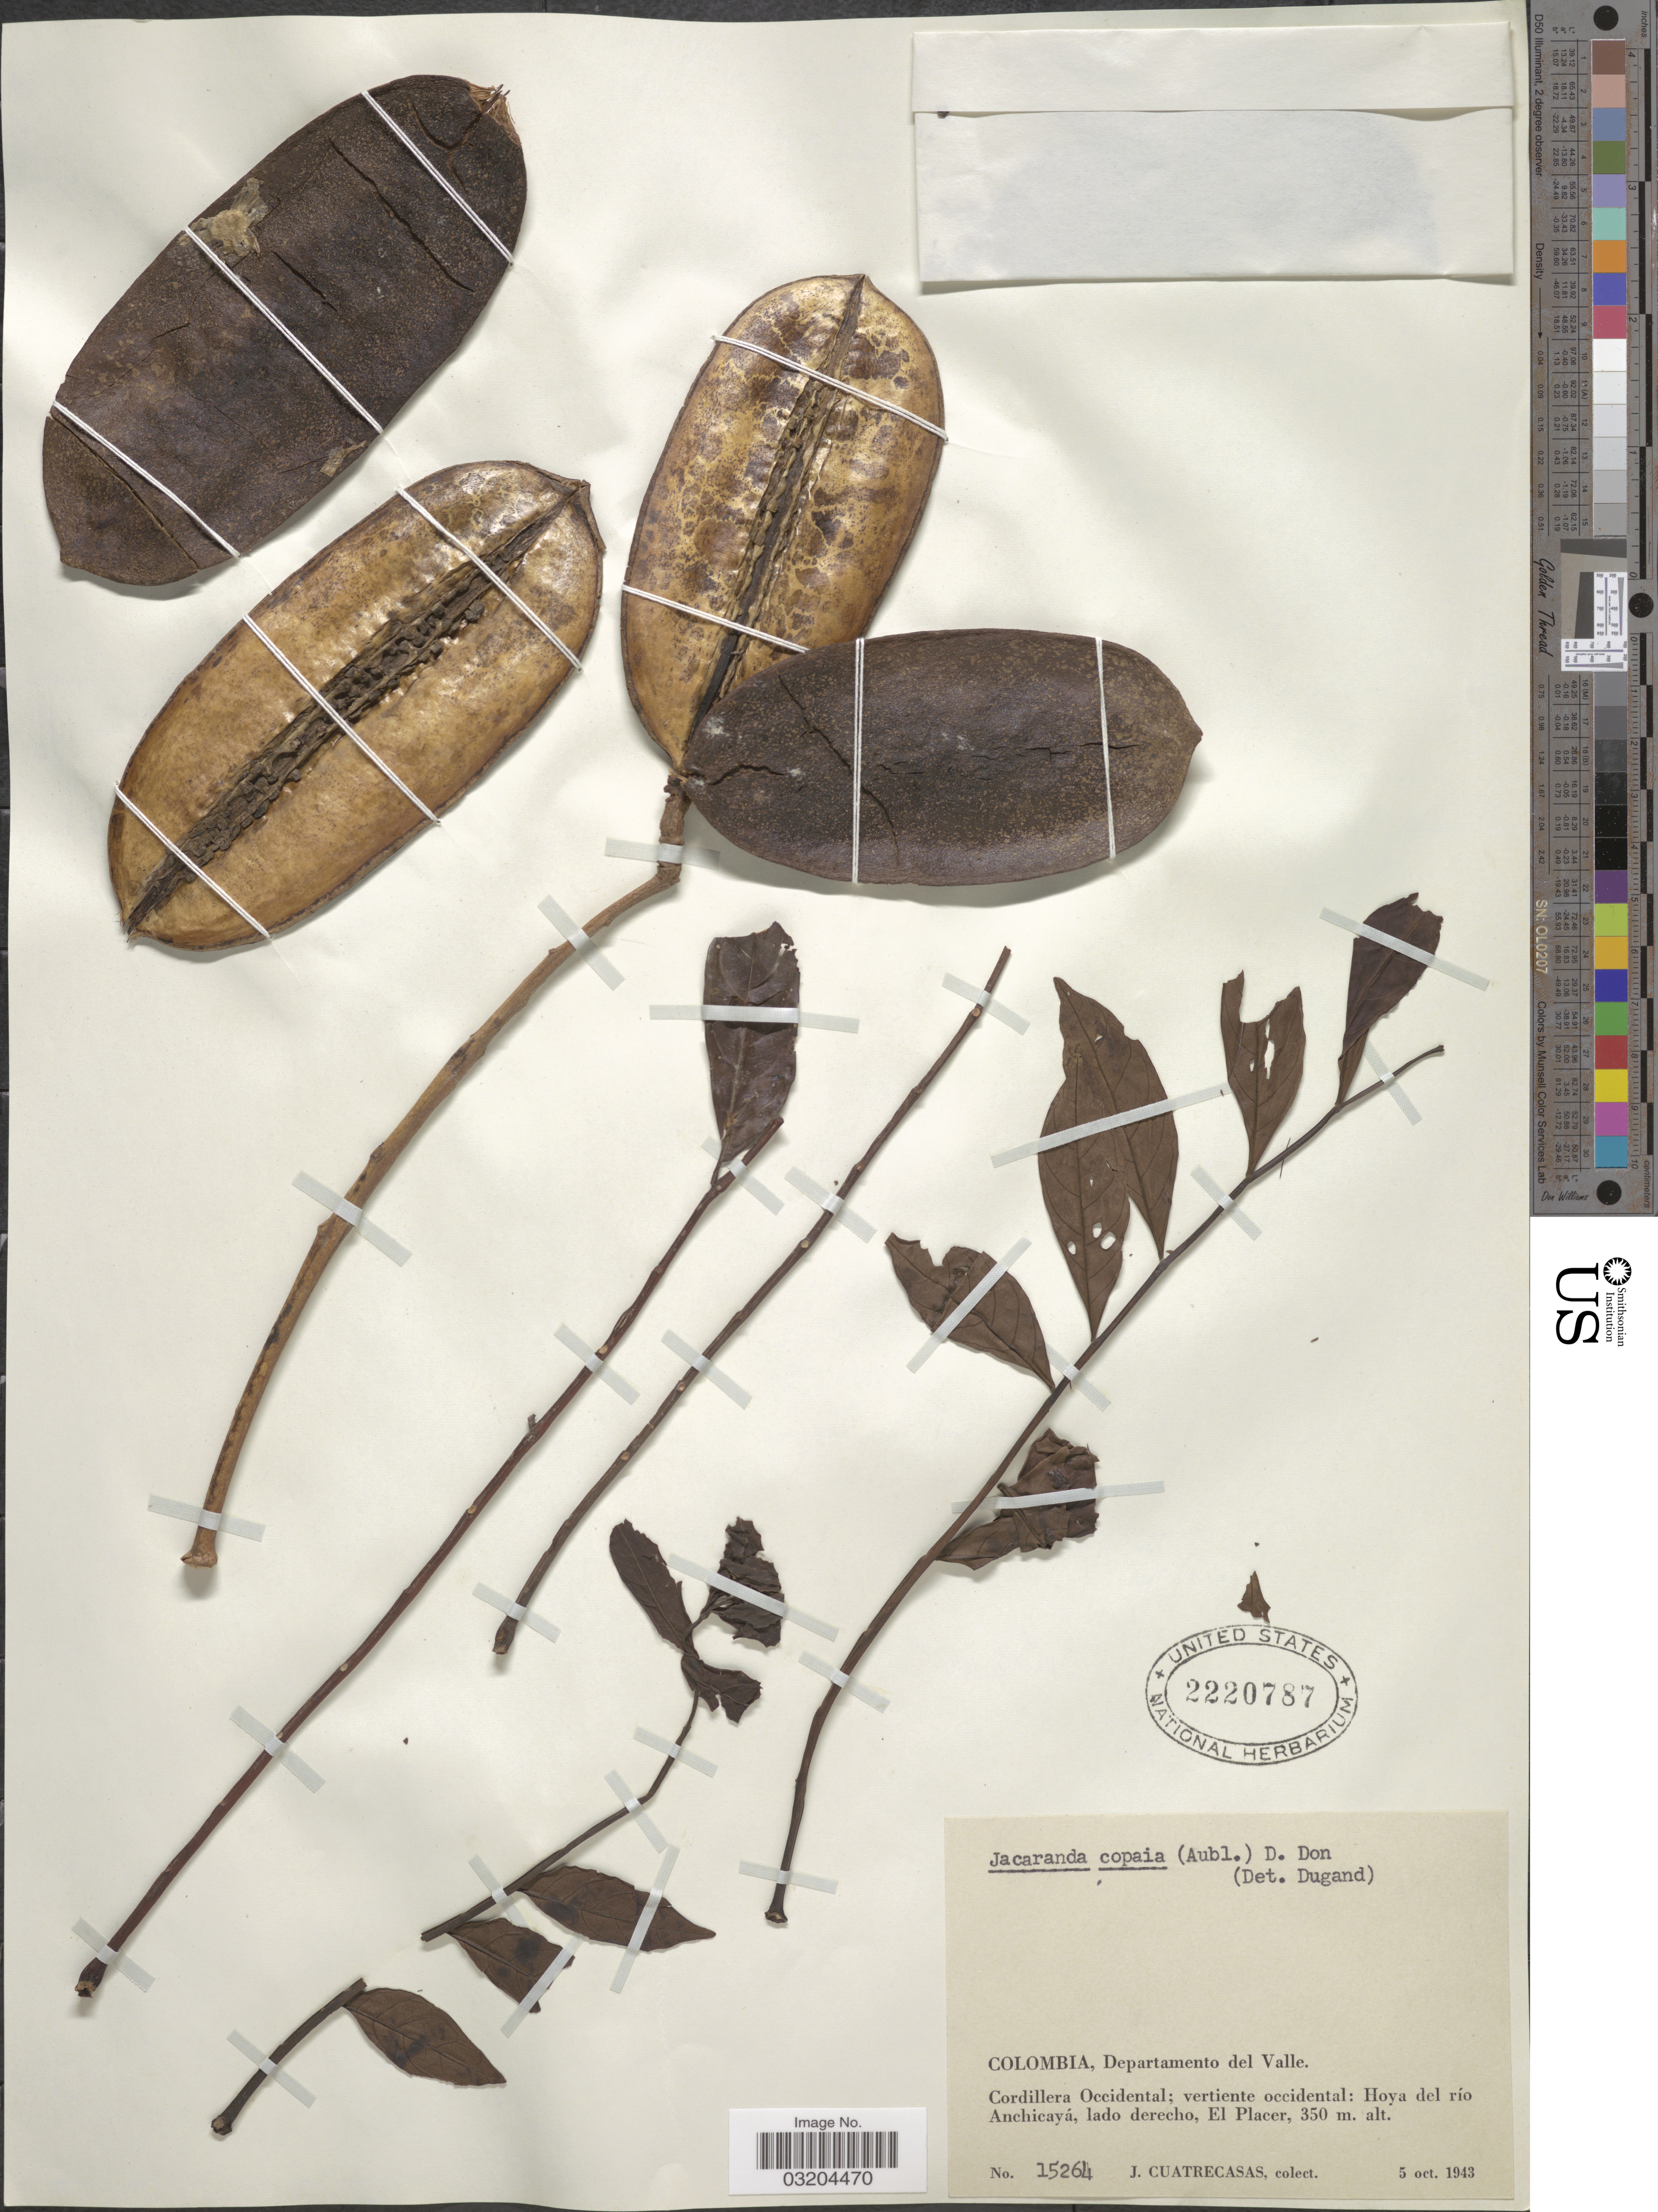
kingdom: Plantae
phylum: Tracheophyta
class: Magnoliopsida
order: Lamiales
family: Bignoniaceae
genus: Jacaranda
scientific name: Jacaranda copaia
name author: (Aubl.) D. Don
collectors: J. Cuatrecasas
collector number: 15264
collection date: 1943-10-05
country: Colombia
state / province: Valle del Cauca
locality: Departamento del Valle. Cordillera Occidental; vertiente occidental: Hoya del río Anchicayá, lado derecho.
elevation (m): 350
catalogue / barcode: US 2220787